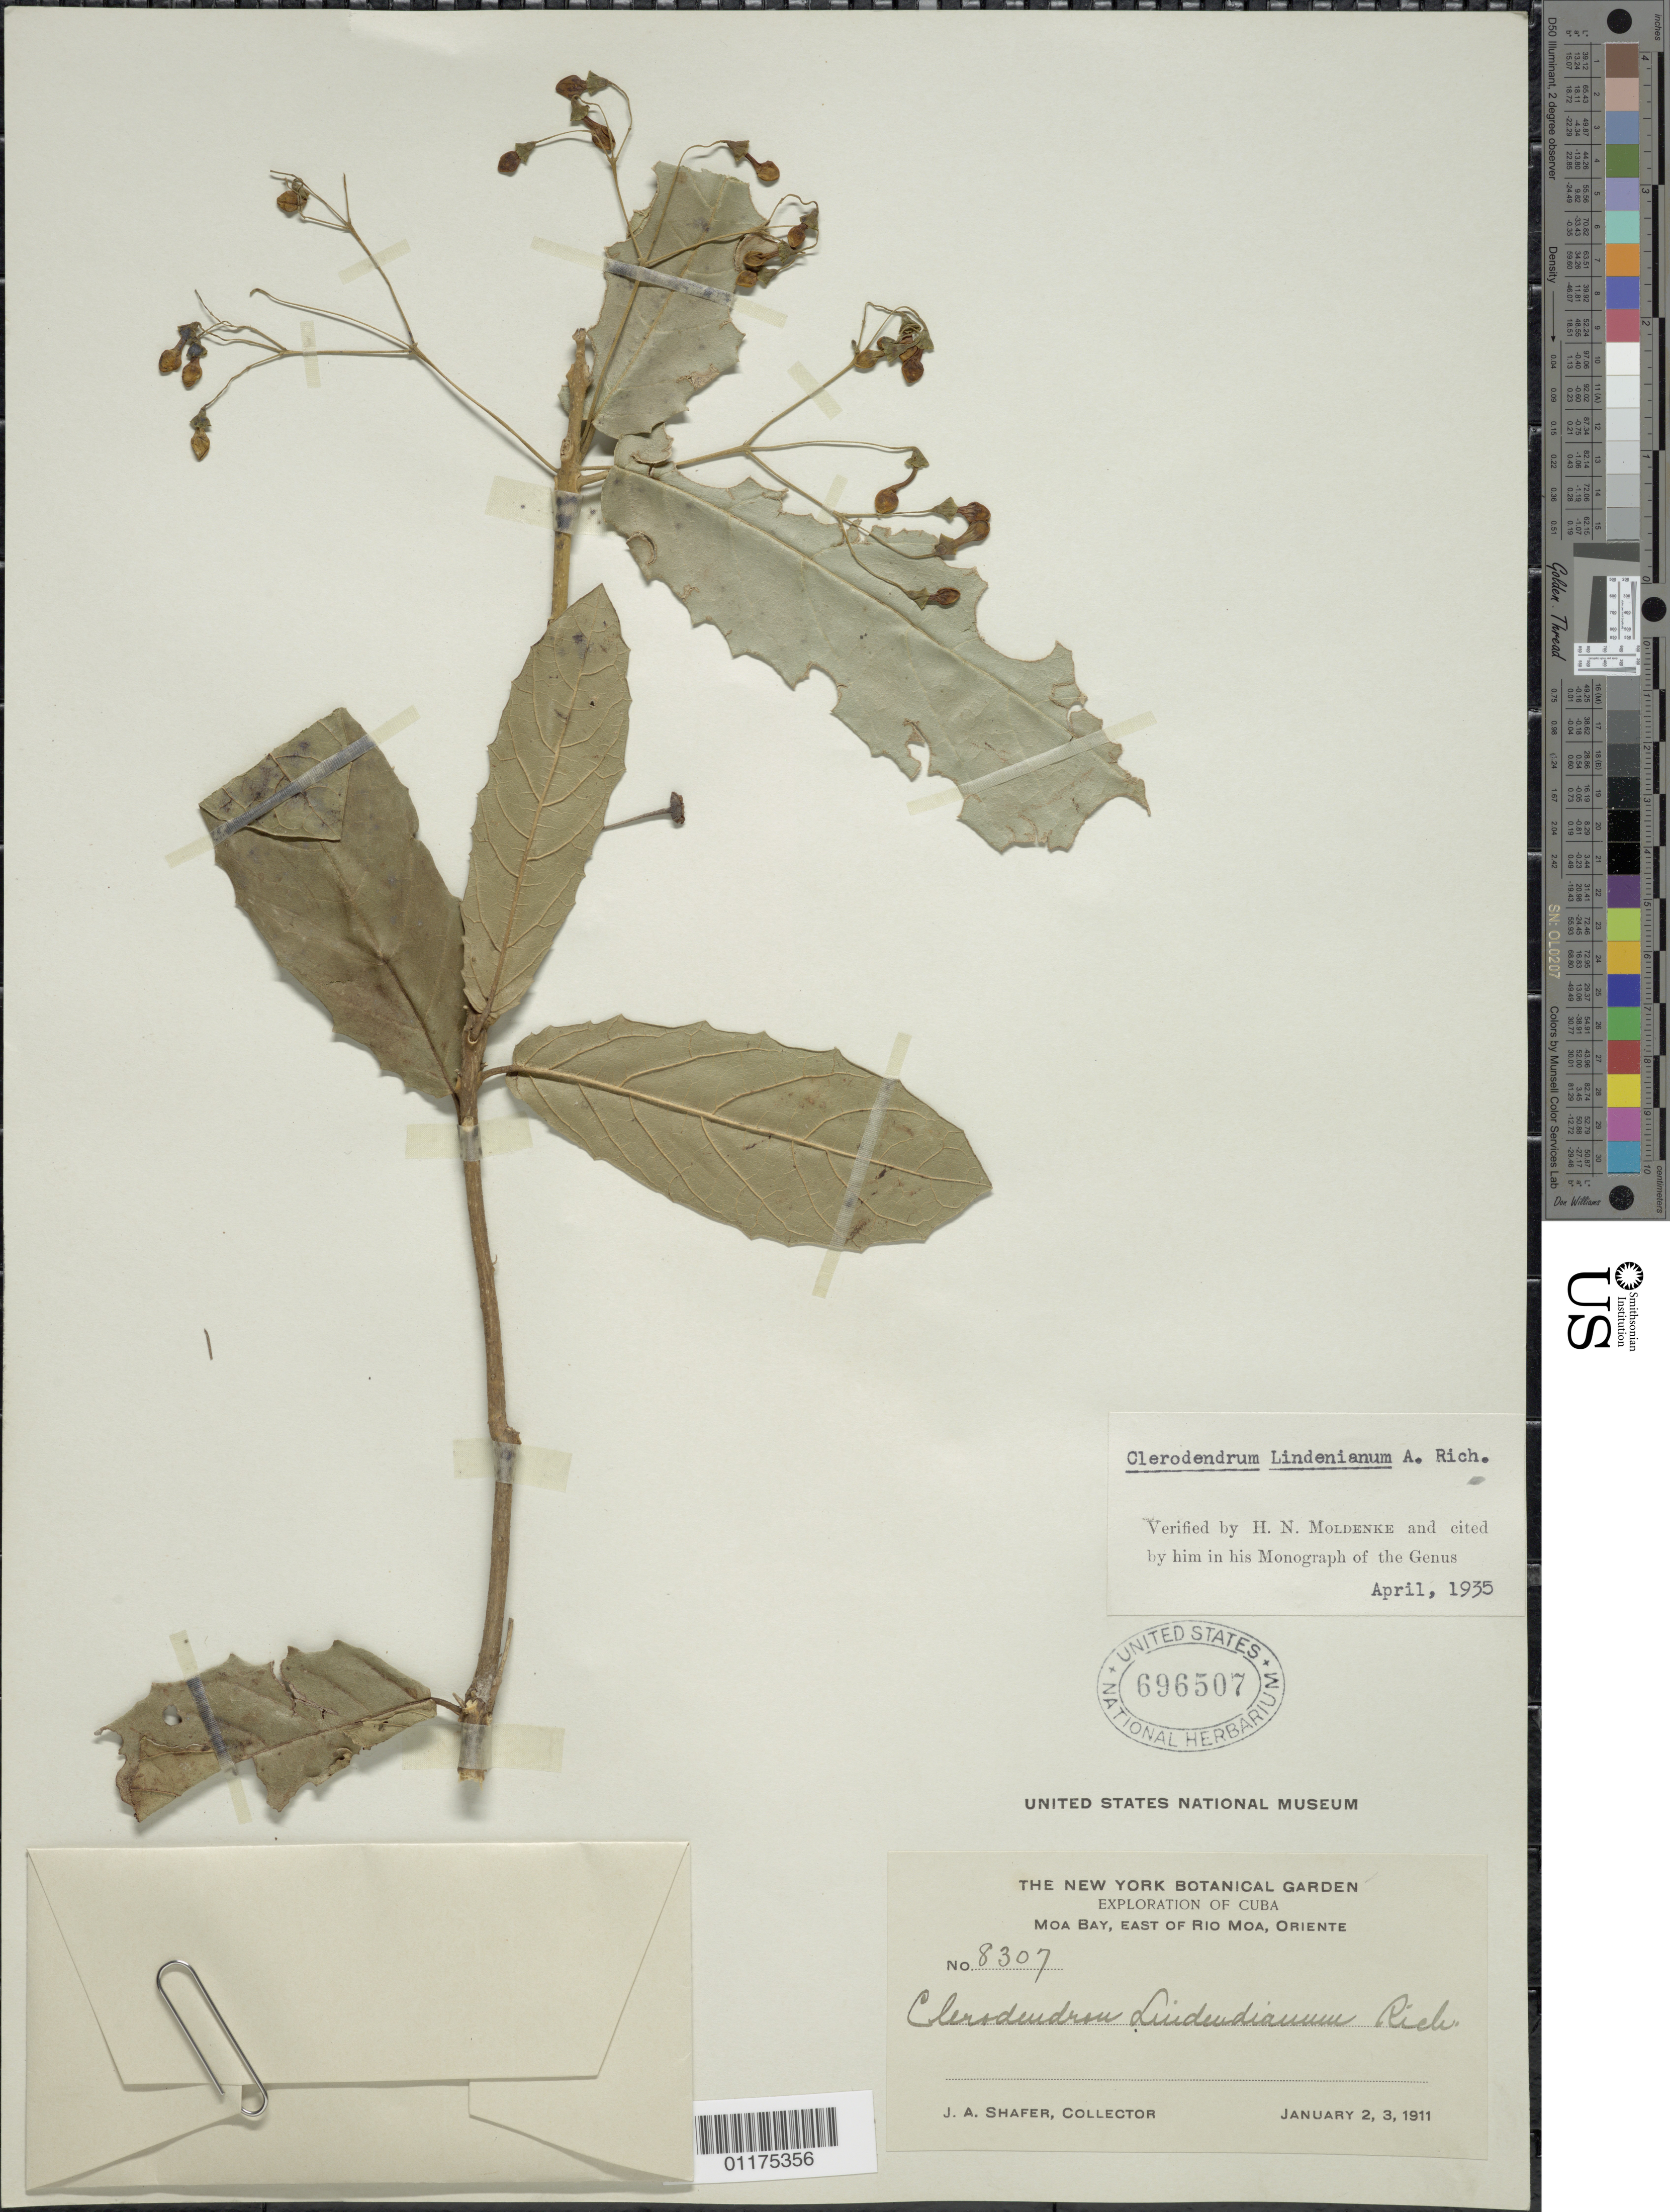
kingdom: Plantae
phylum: Tracheophyta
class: Magnoliopsida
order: Lamiales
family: Lamiaceae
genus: Clerodendrum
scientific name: Clerodendrum lindenianum var. lindenianum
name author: A. Rich.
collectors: J. A. Shafer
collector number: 8307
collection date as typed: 02 Jan 1911 to 03 Jan 1911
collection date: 1911-01-02/1911-01-03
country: Cuba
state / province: Oriente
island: Cuba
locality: Moa Bay, E. of Rio Moa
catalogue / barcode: US 696507